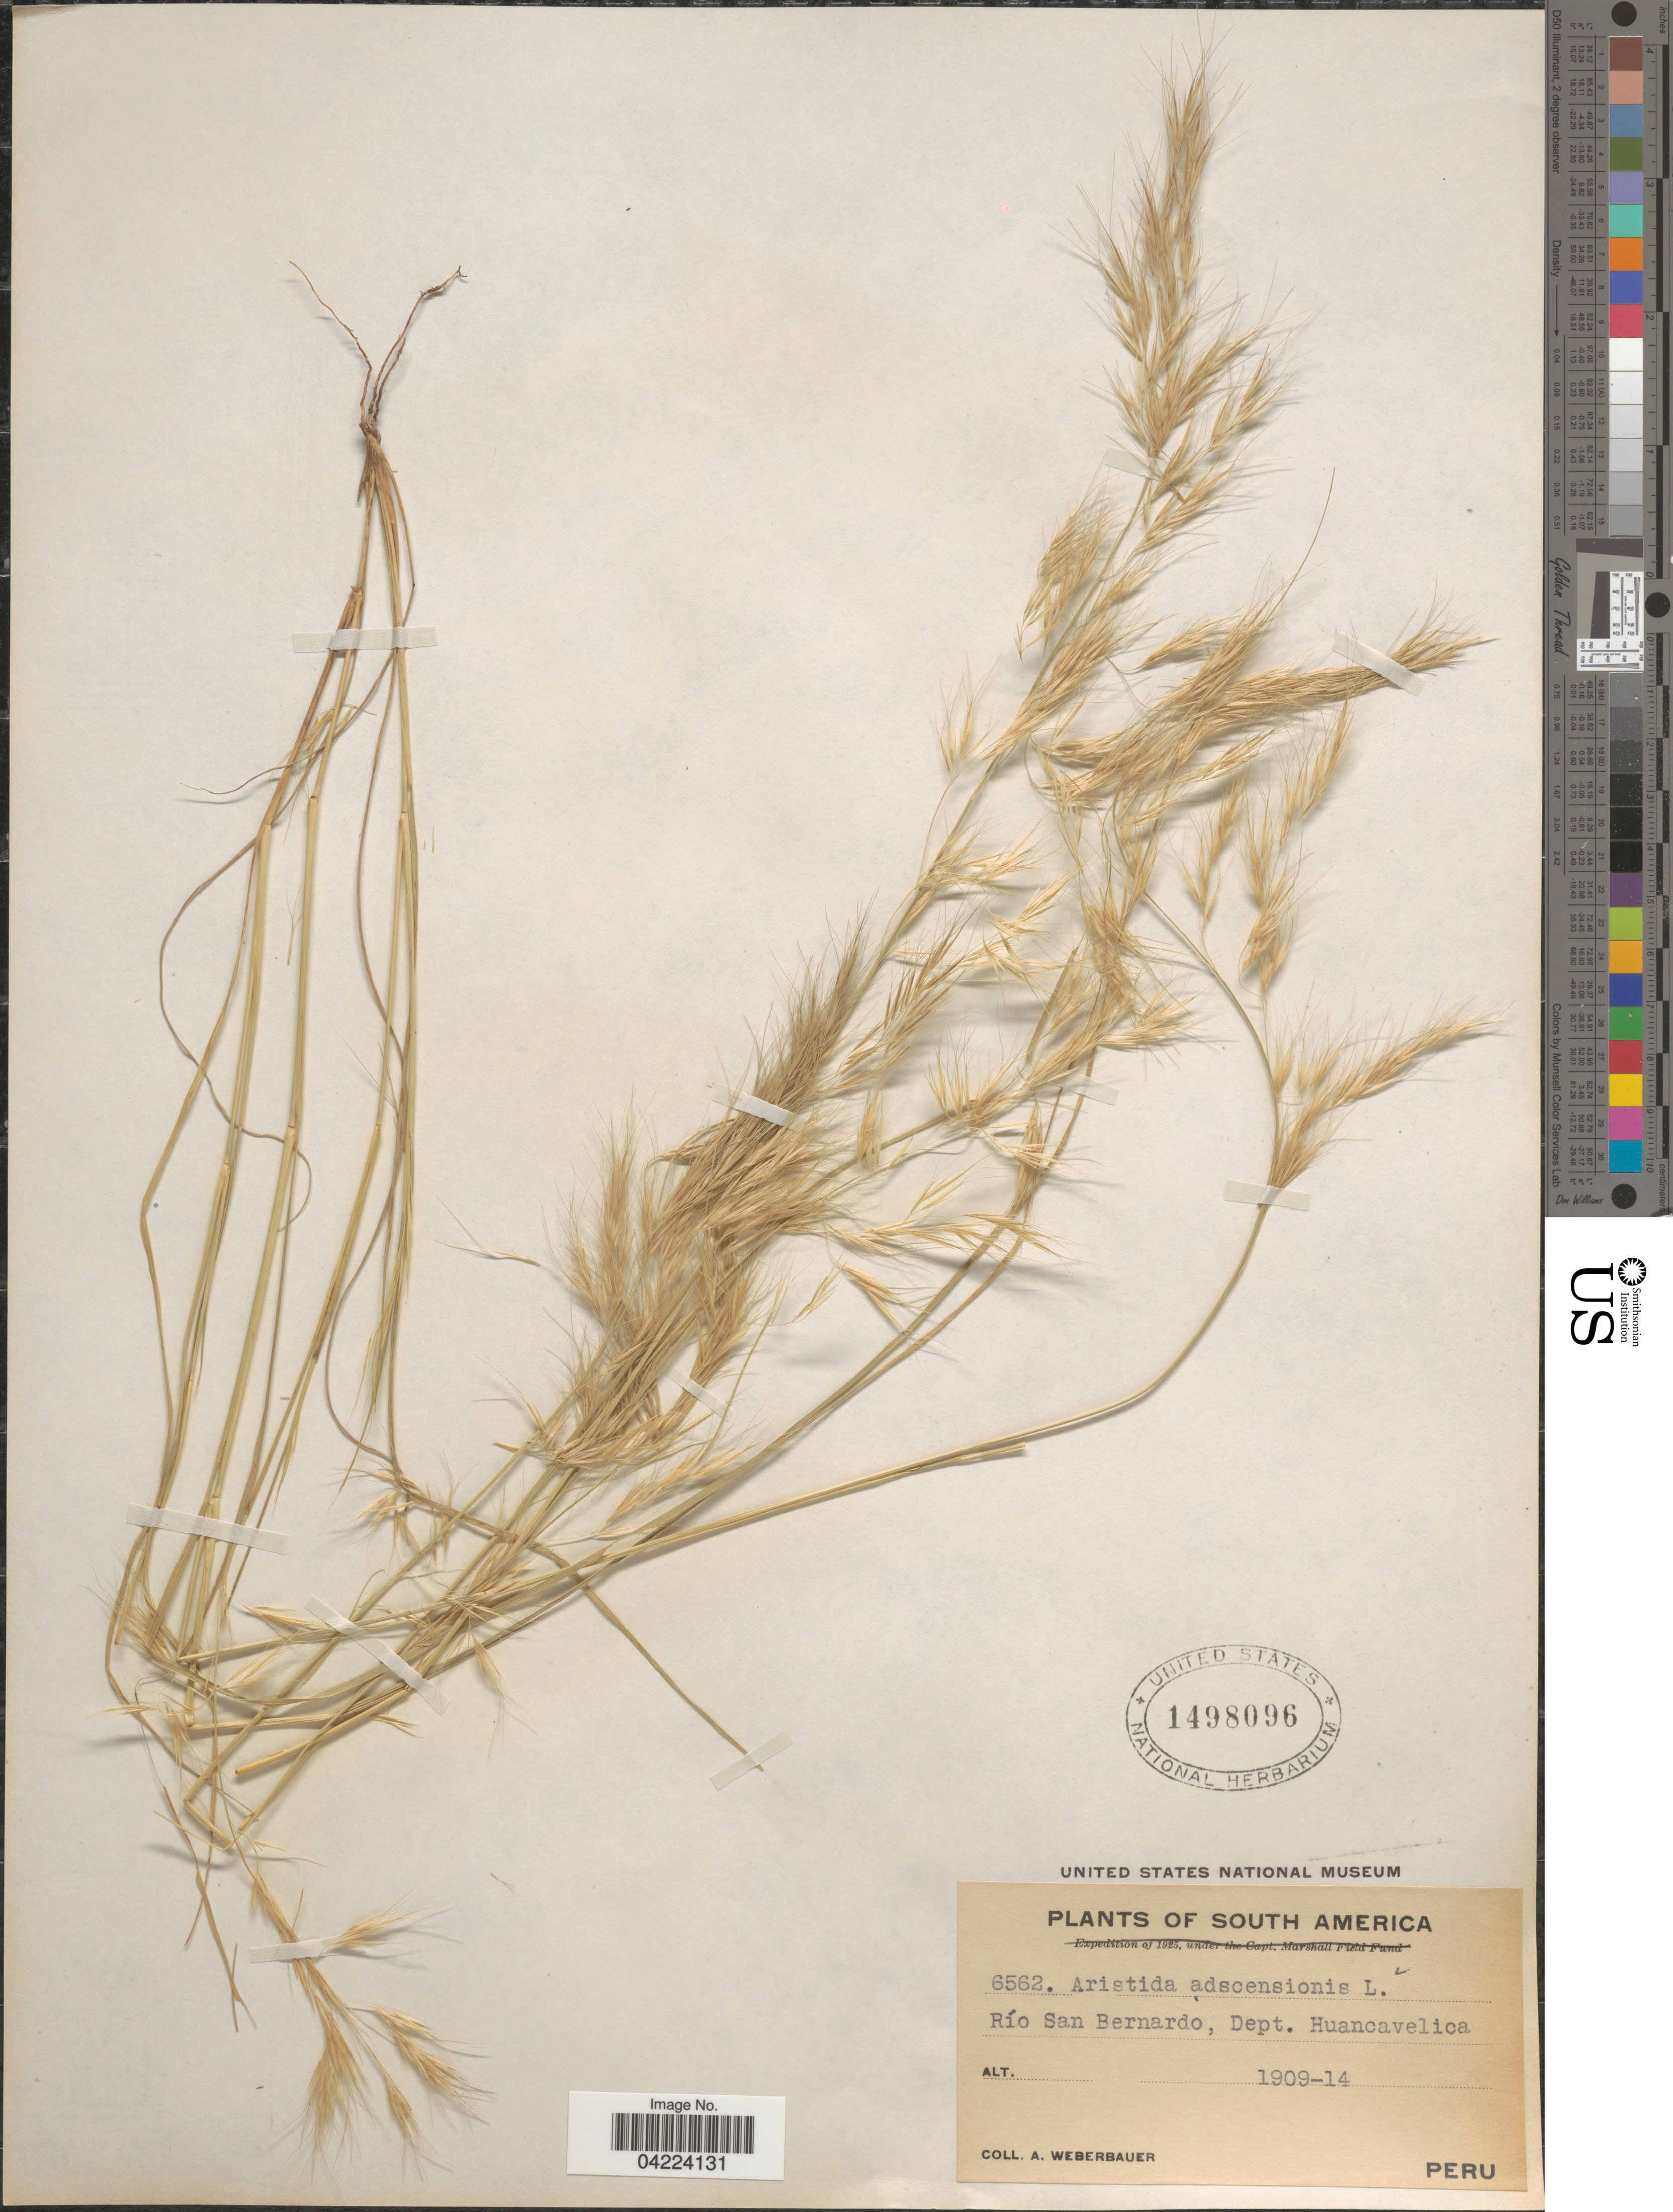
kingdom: Plantae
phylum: Tracheophyta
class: Liliopsida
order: Poales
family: Poaceae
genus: Aristida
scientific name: Aristida adscensionis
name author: L.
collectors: A. Weberbauer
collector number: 6562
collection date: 1909/1914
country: Peru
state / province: Huancavelica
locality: Río San Bernardo, Dept. Huancavelica.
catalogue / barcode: US 1498096